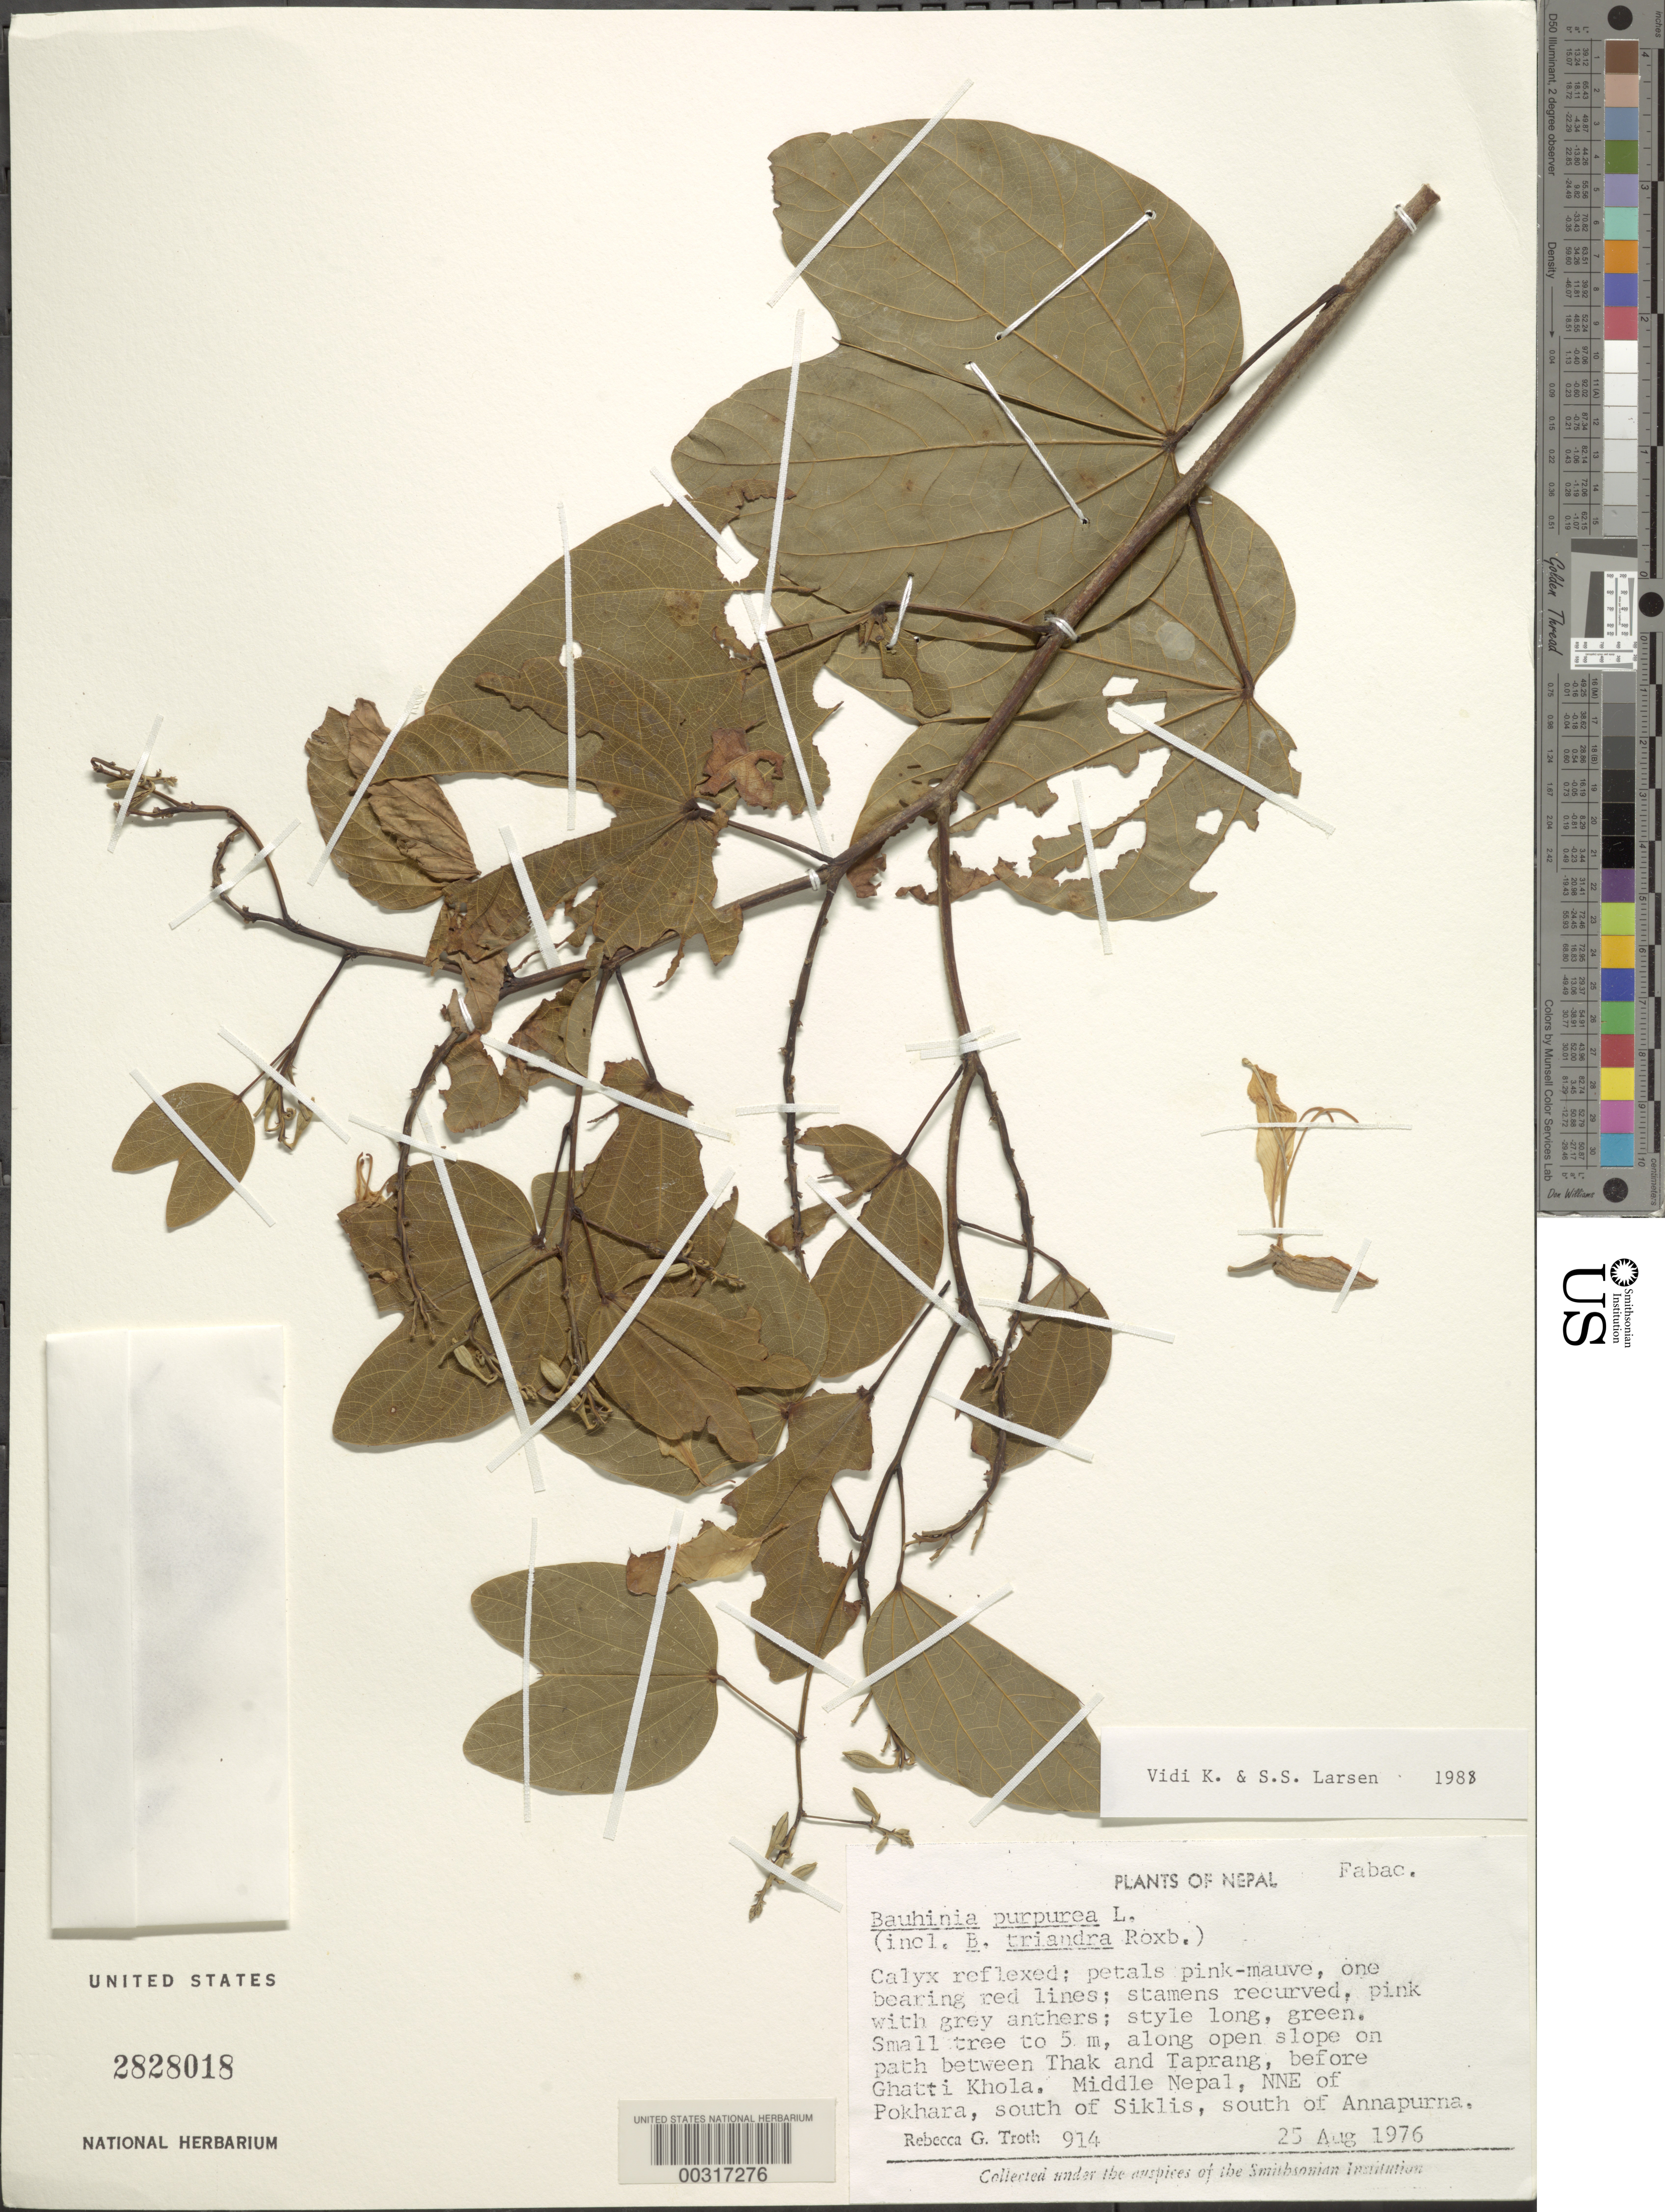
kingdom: Plantae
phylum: Tracheophyta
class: Magnoliopsida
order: Fabales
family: Fabaceae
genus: Bauhinia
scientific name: Bauhinia purpurea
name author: L.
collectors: R. Troth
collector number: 914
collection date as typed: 25 Aug 1976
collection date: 1976-08-25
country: Nepal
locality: On path between thak and taprang, before ghatti khola; middle nepal, nne of pokhara, s of siklis, s of annapurna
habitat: Open slope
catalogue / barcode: US 2828018